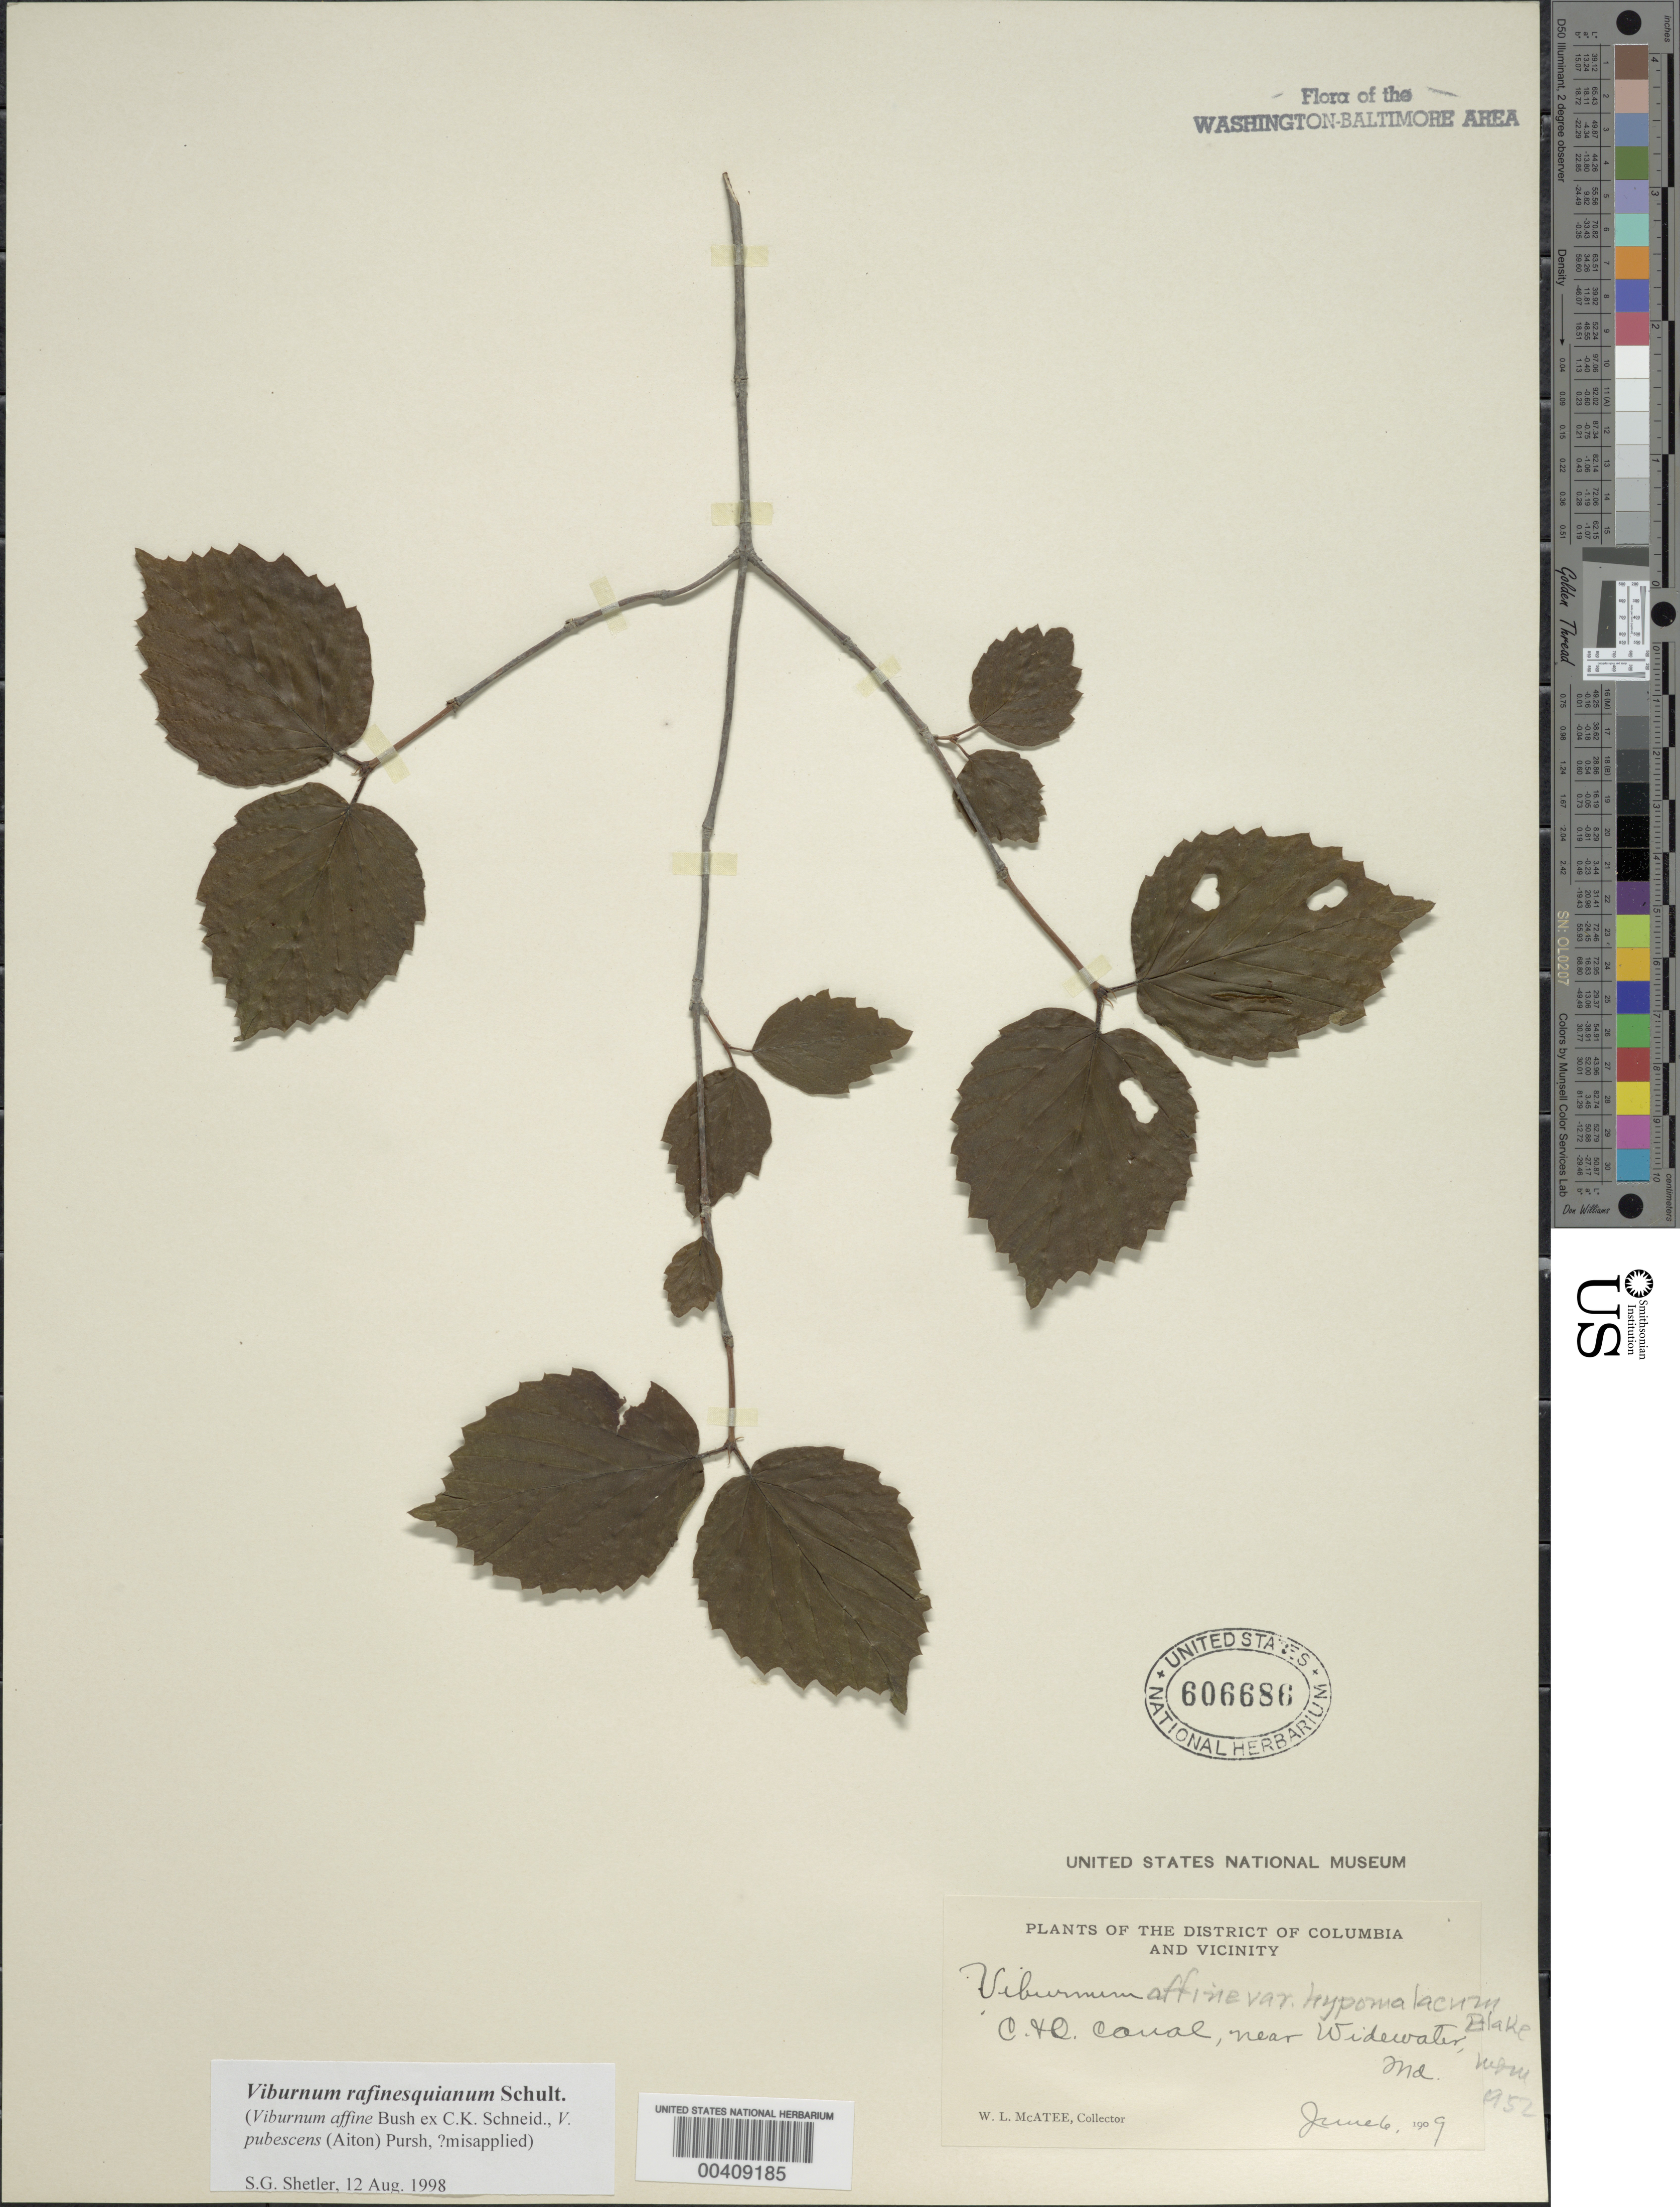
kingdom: Plantae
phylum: Tracheophyta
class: Magnoliopsida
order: Dipsacales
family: Viburnaceae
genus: Viburnum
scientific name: Viburnum rafinesqueanum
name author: Schult.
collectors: W. McAtee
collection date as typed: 06 Jun 1909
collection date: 1909-06-06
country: United States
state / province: Maryland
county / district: Montgomery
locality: Widewater, C. & O. Canal C. & O. Canal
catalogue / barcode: US 606686